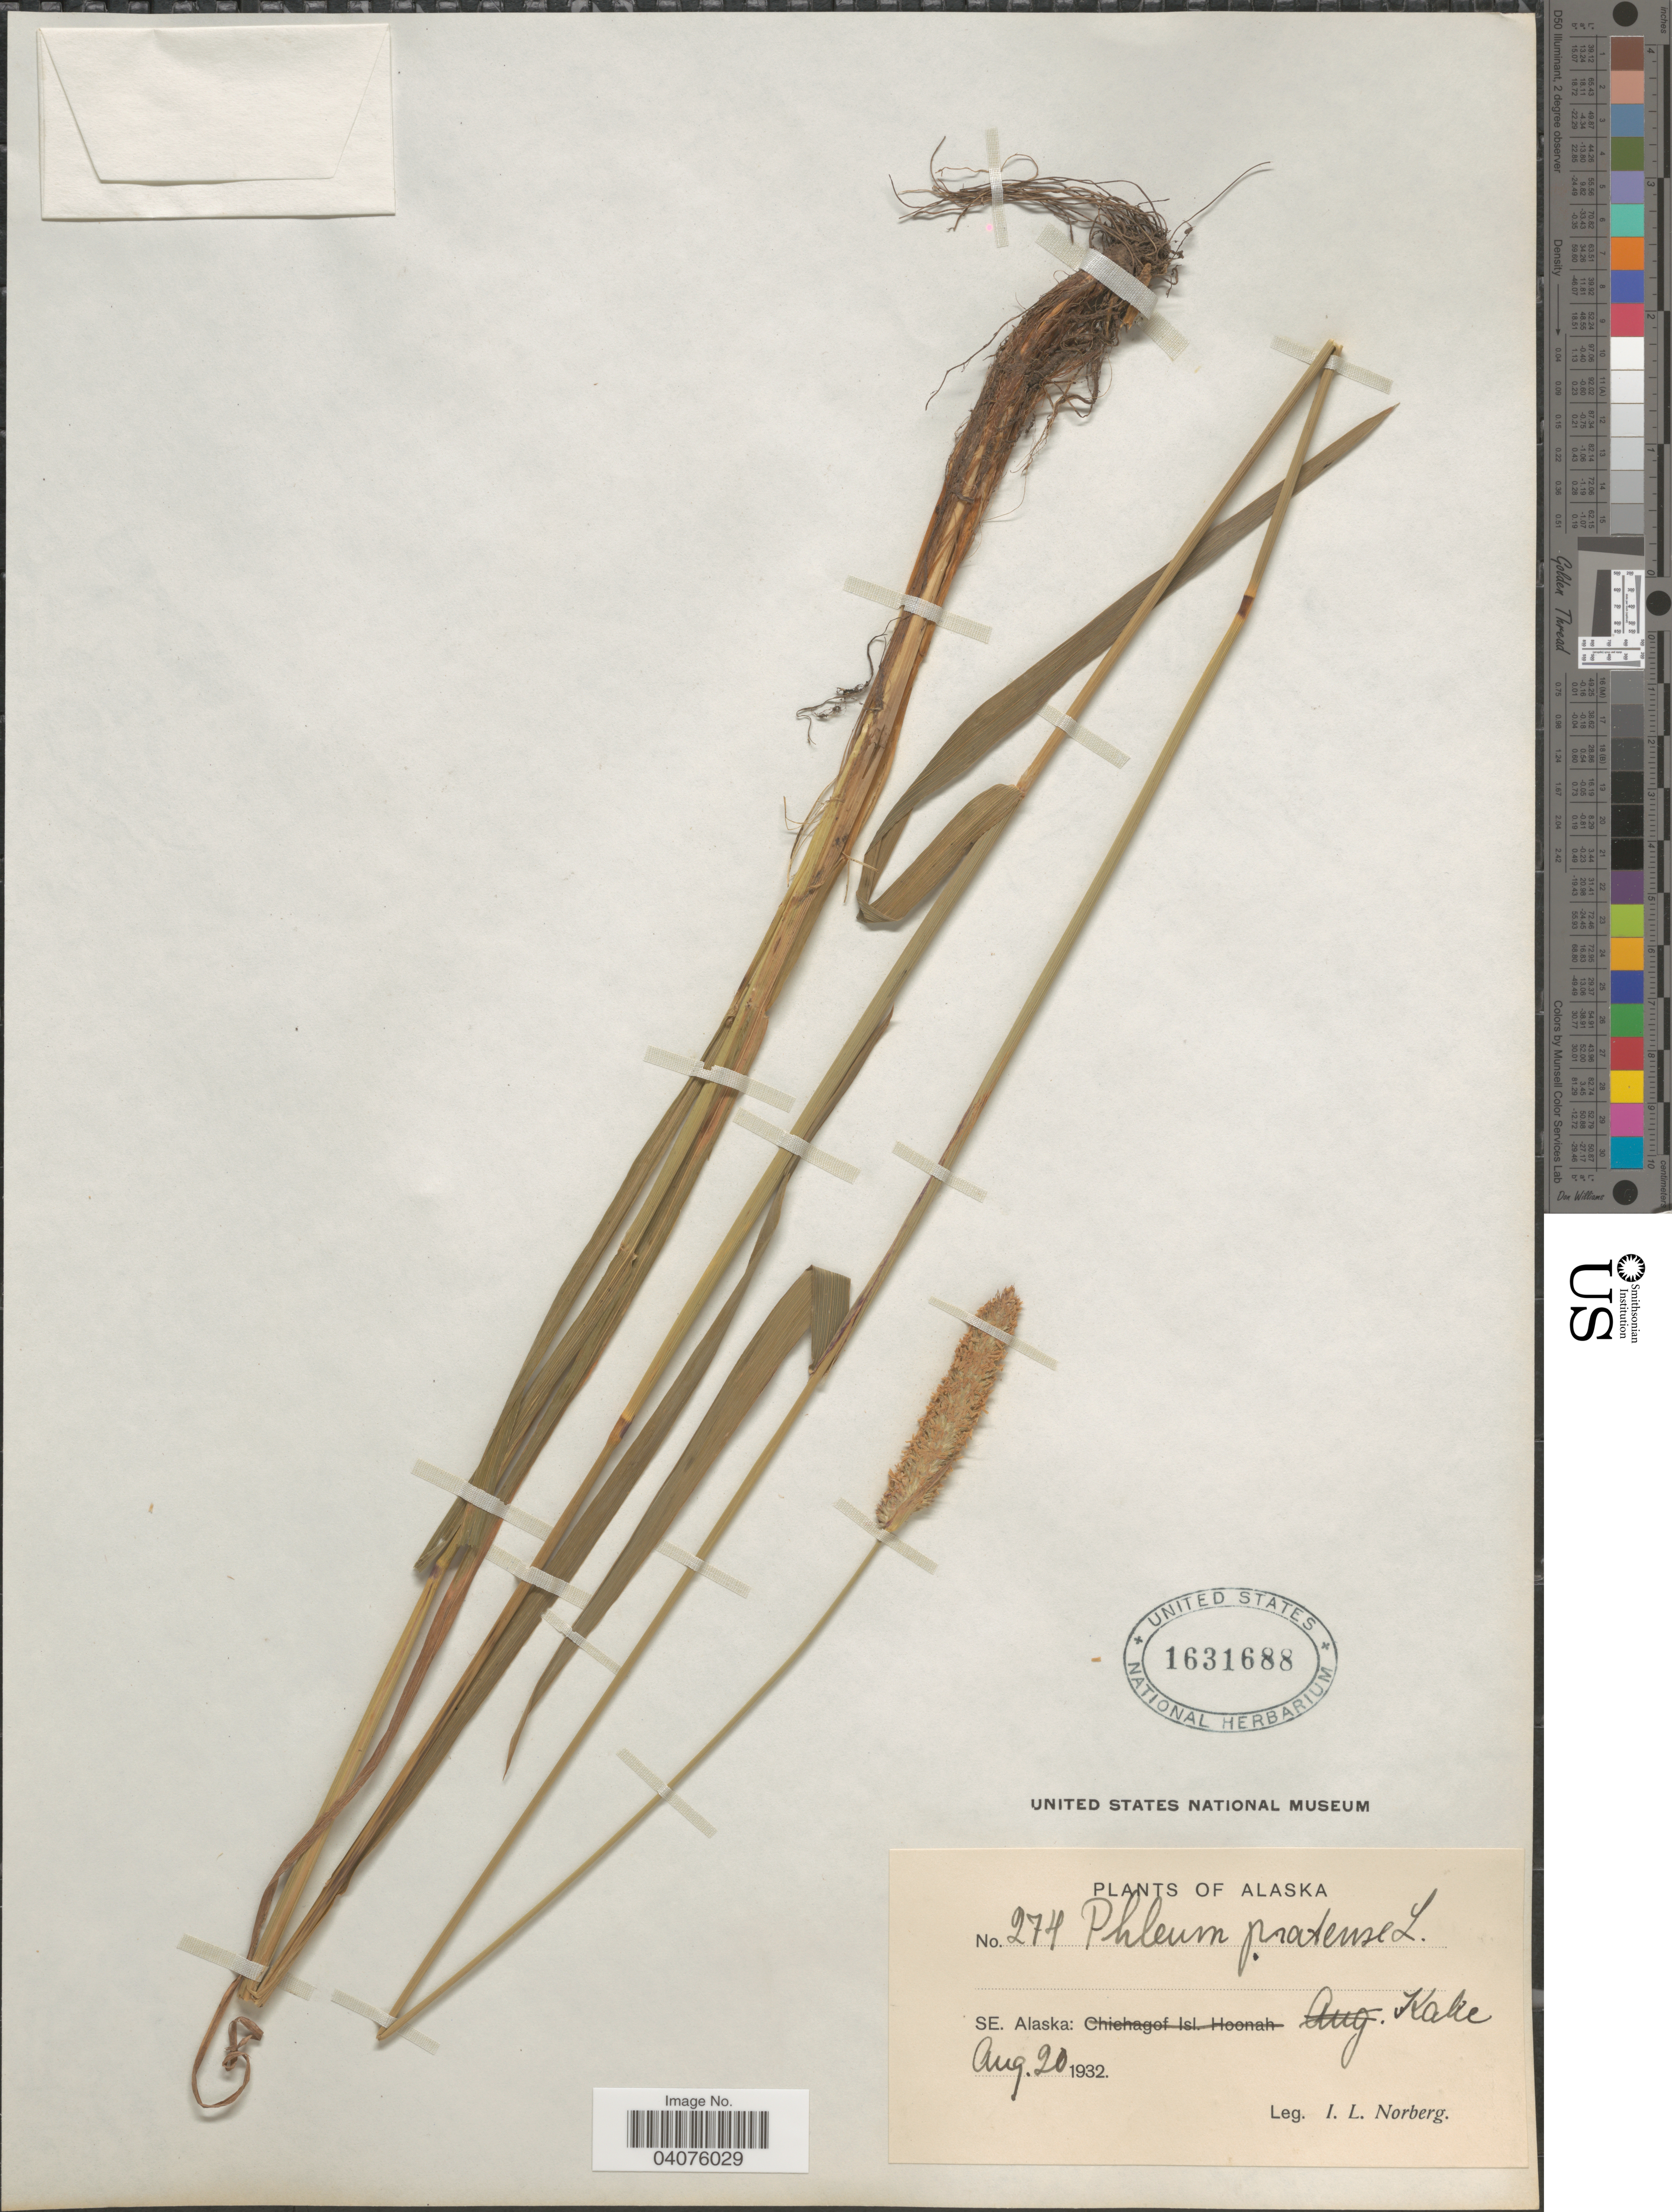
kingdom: Plantae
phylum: Tracheophyta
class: Liliopsida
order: Poales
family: Poaceae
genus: Phleum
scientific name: Phleum pratense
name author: L.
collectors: I. Norberg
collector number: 274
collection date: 1932-08-20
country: United States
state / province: Alaska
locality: SE. Alaska: Kake.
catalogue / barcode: US 1631688